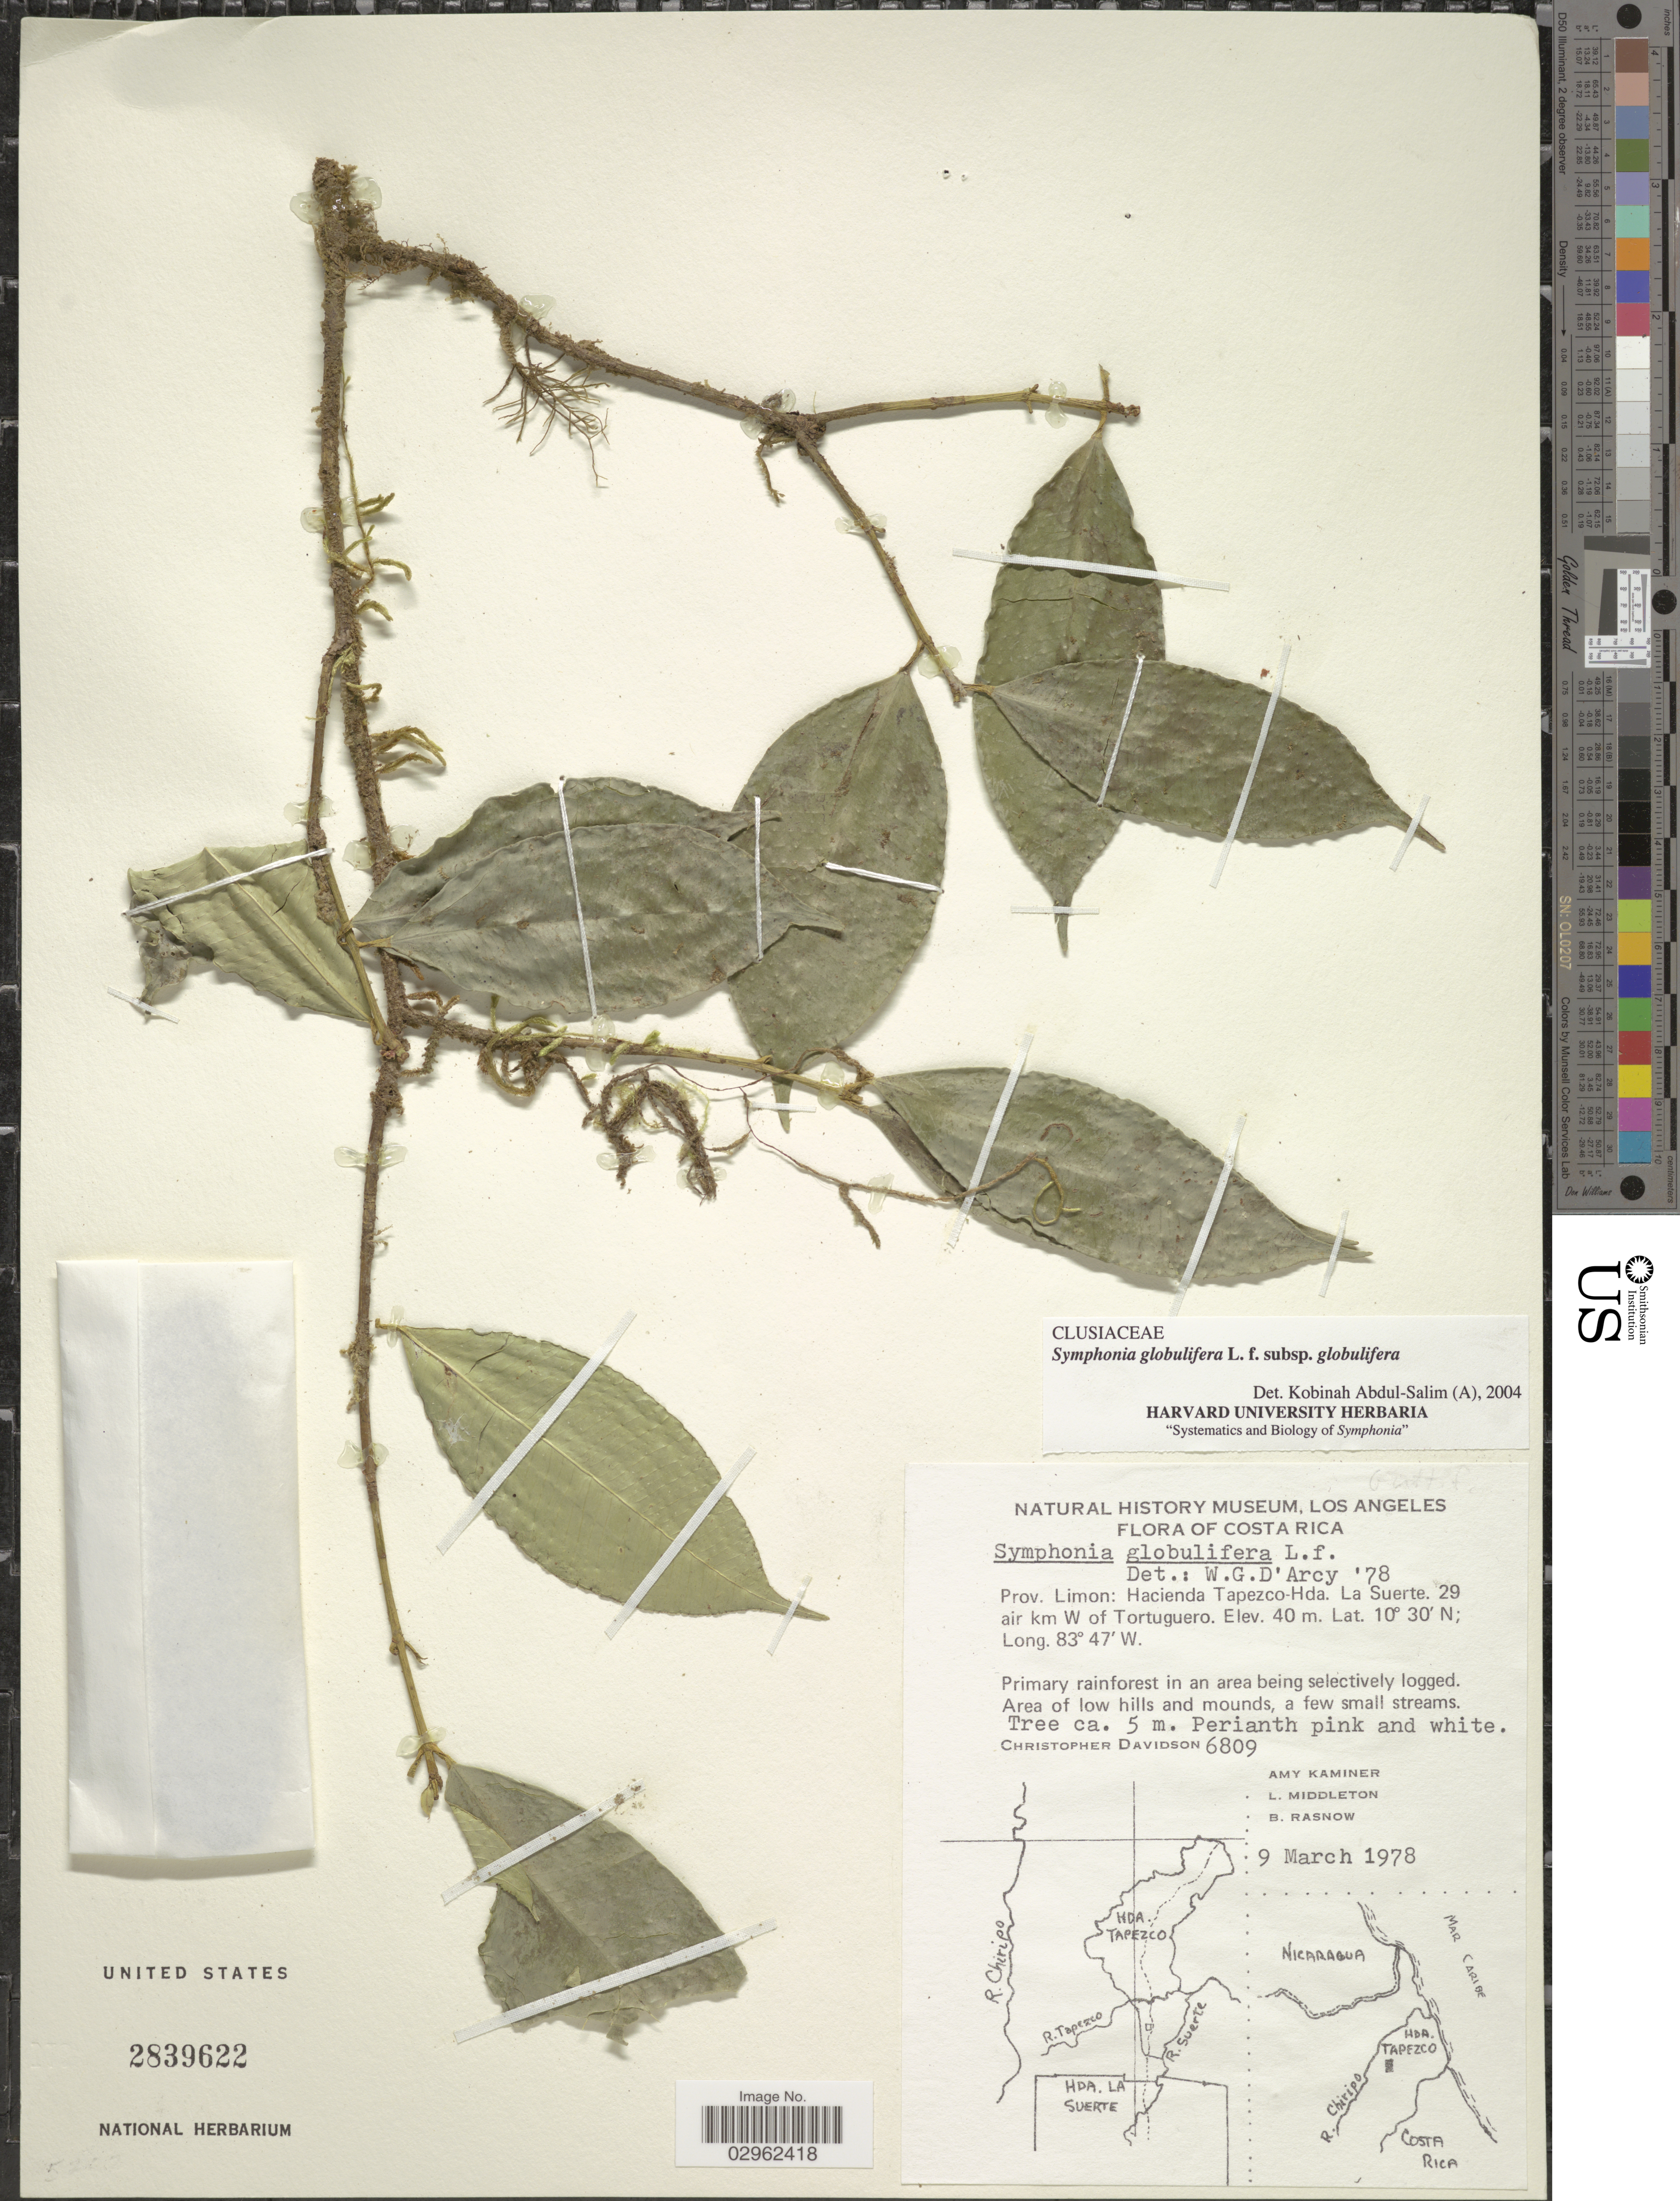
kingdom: Plantae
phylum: Tracheophyta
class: Magnoliopsida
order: Malpighiales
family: Clusiaceae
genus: Symphonia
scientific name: Symphonia globulifera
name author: L. f.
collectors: C. Davidson, A. Kaminer, L. Middleton & B. Rasnow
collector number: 6809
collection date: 1978-03-09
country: Costa Rica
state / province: Limón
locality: Prov. Limon: Hacienda Tapezco-Hda. La Suerte. 29 air km W of Tortuguero.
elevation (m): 40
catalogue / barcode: US 2839622